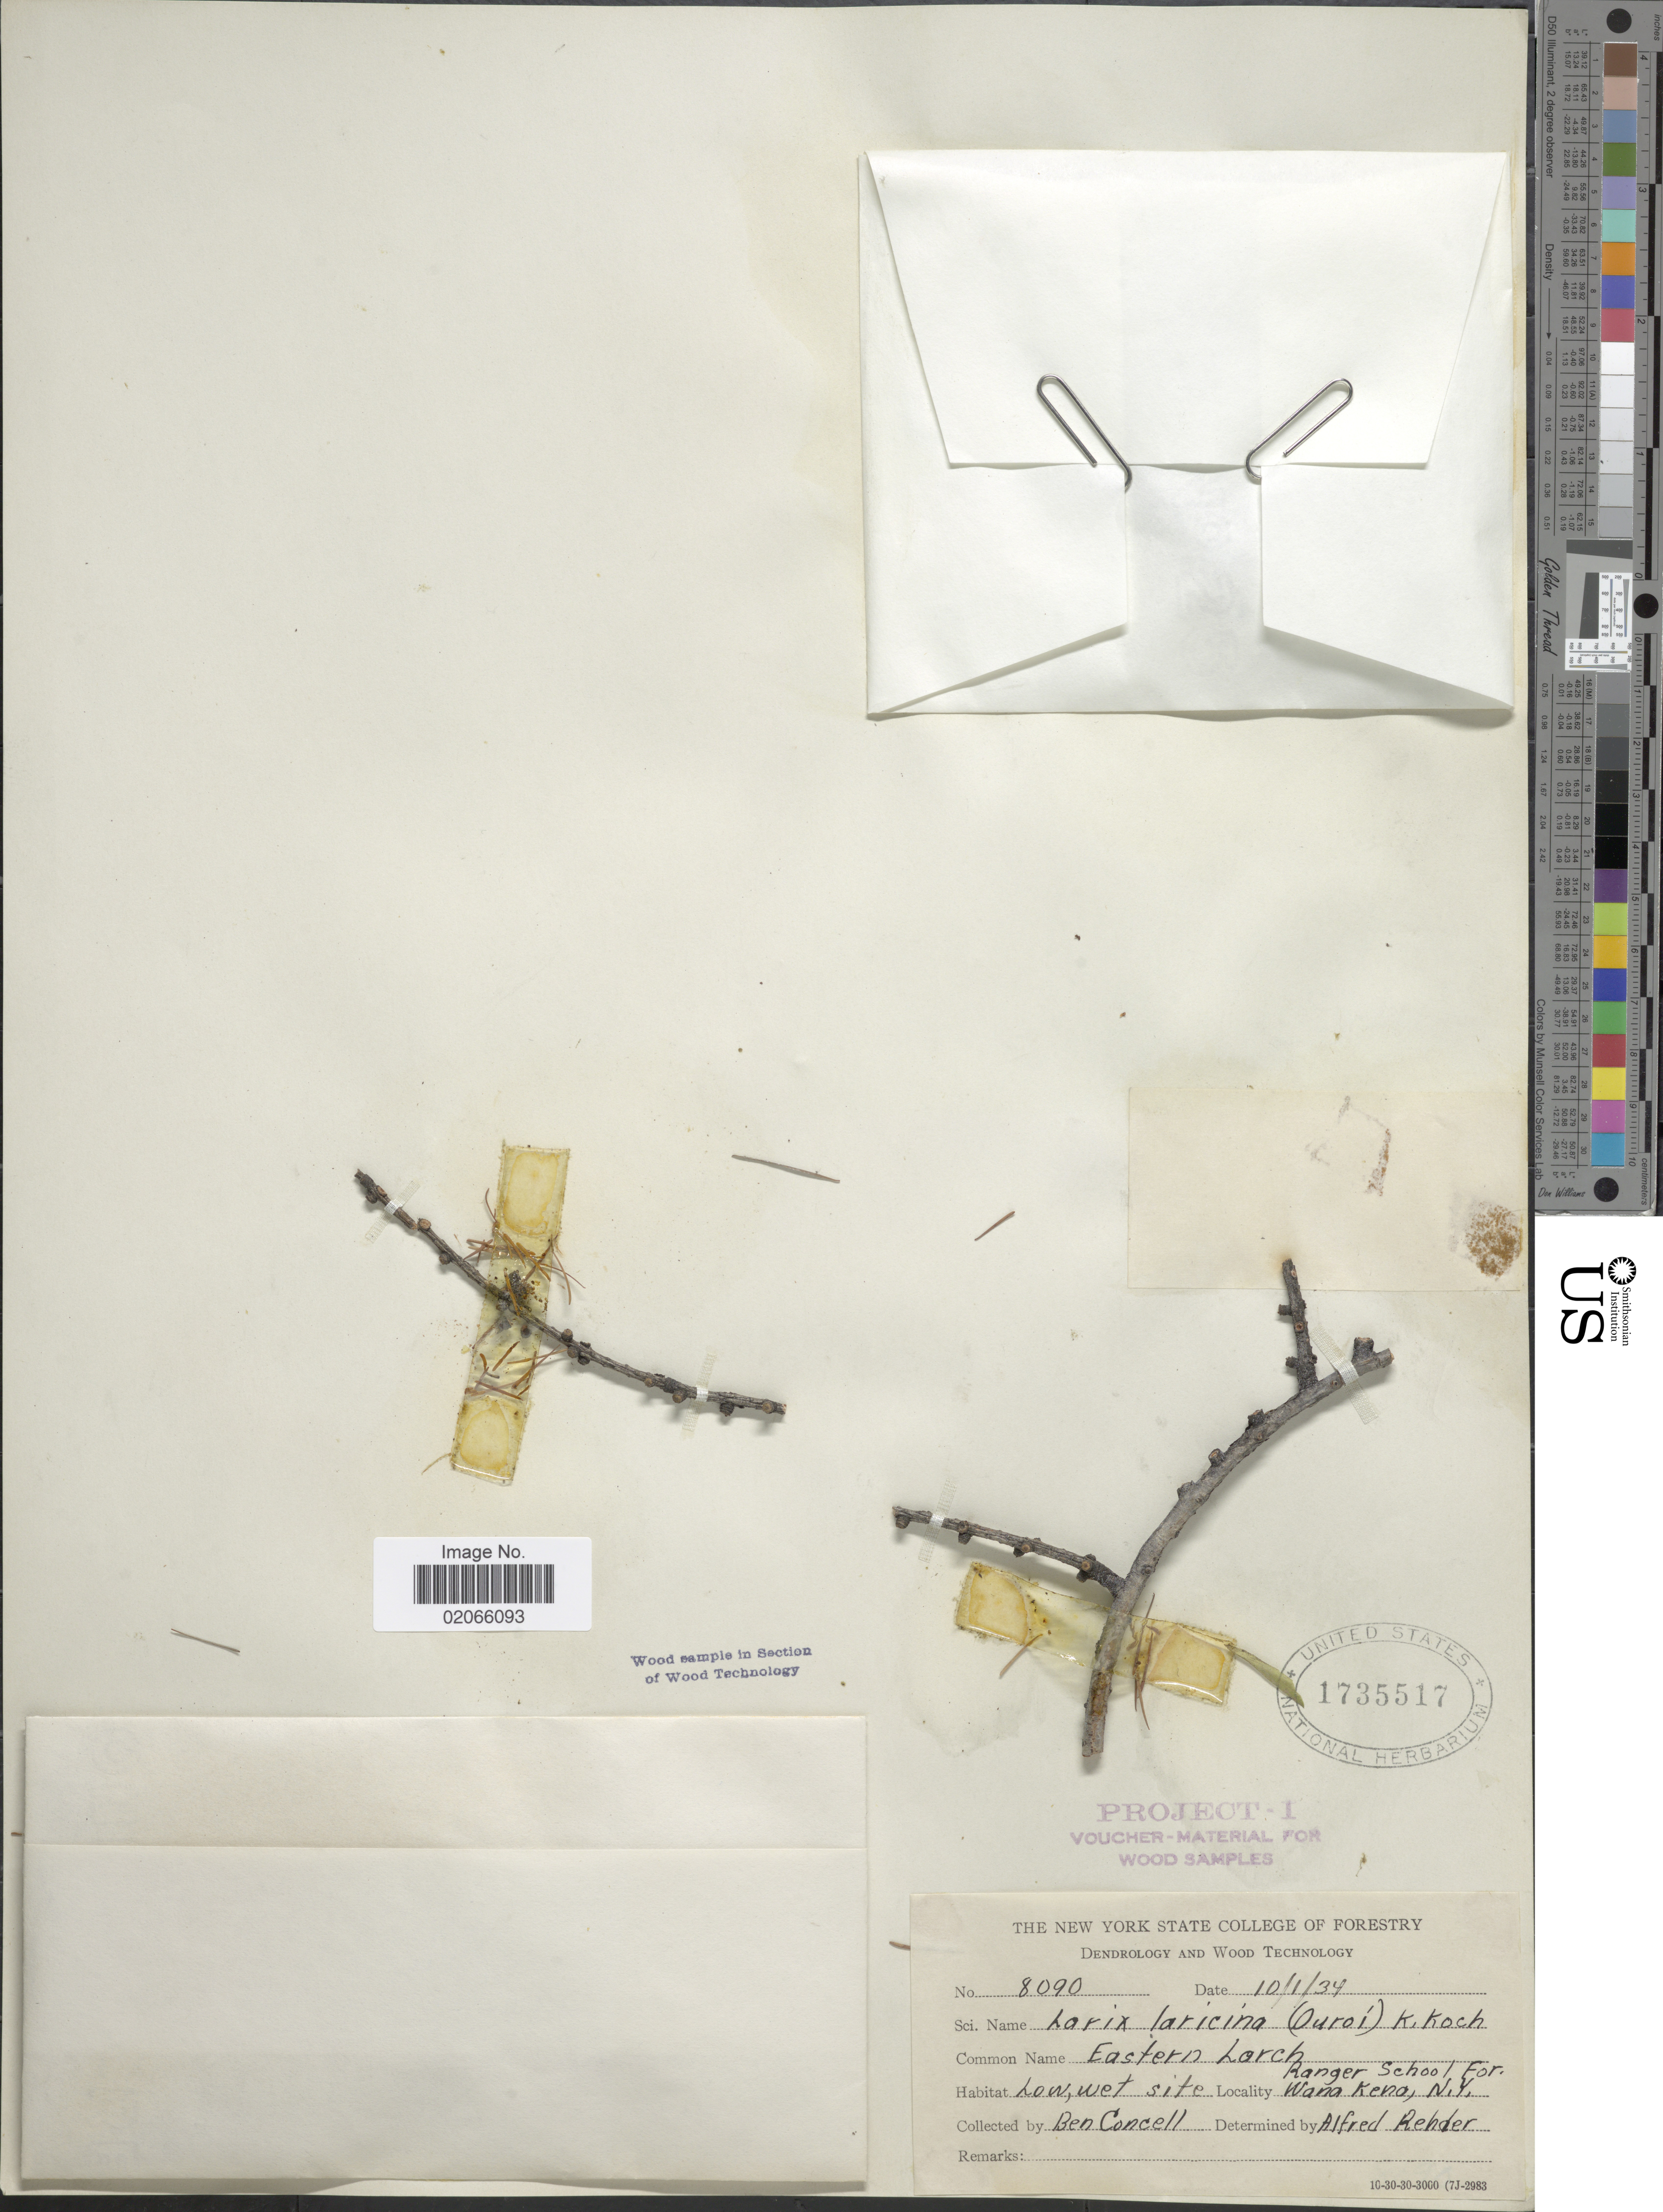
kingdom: Plantae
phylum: Tracheophyta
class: Pinopsida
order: Pinales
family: Pinaceae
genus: Larix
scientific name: Larix laricina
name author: (Du Roi) K. Koch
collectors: B. Concell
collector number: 8090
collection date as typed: Transcribed d/m/y: 1/10/34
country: United States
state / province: New York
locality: Ranger School For. Wana Kena, N.Y.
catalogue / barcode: US 1735517